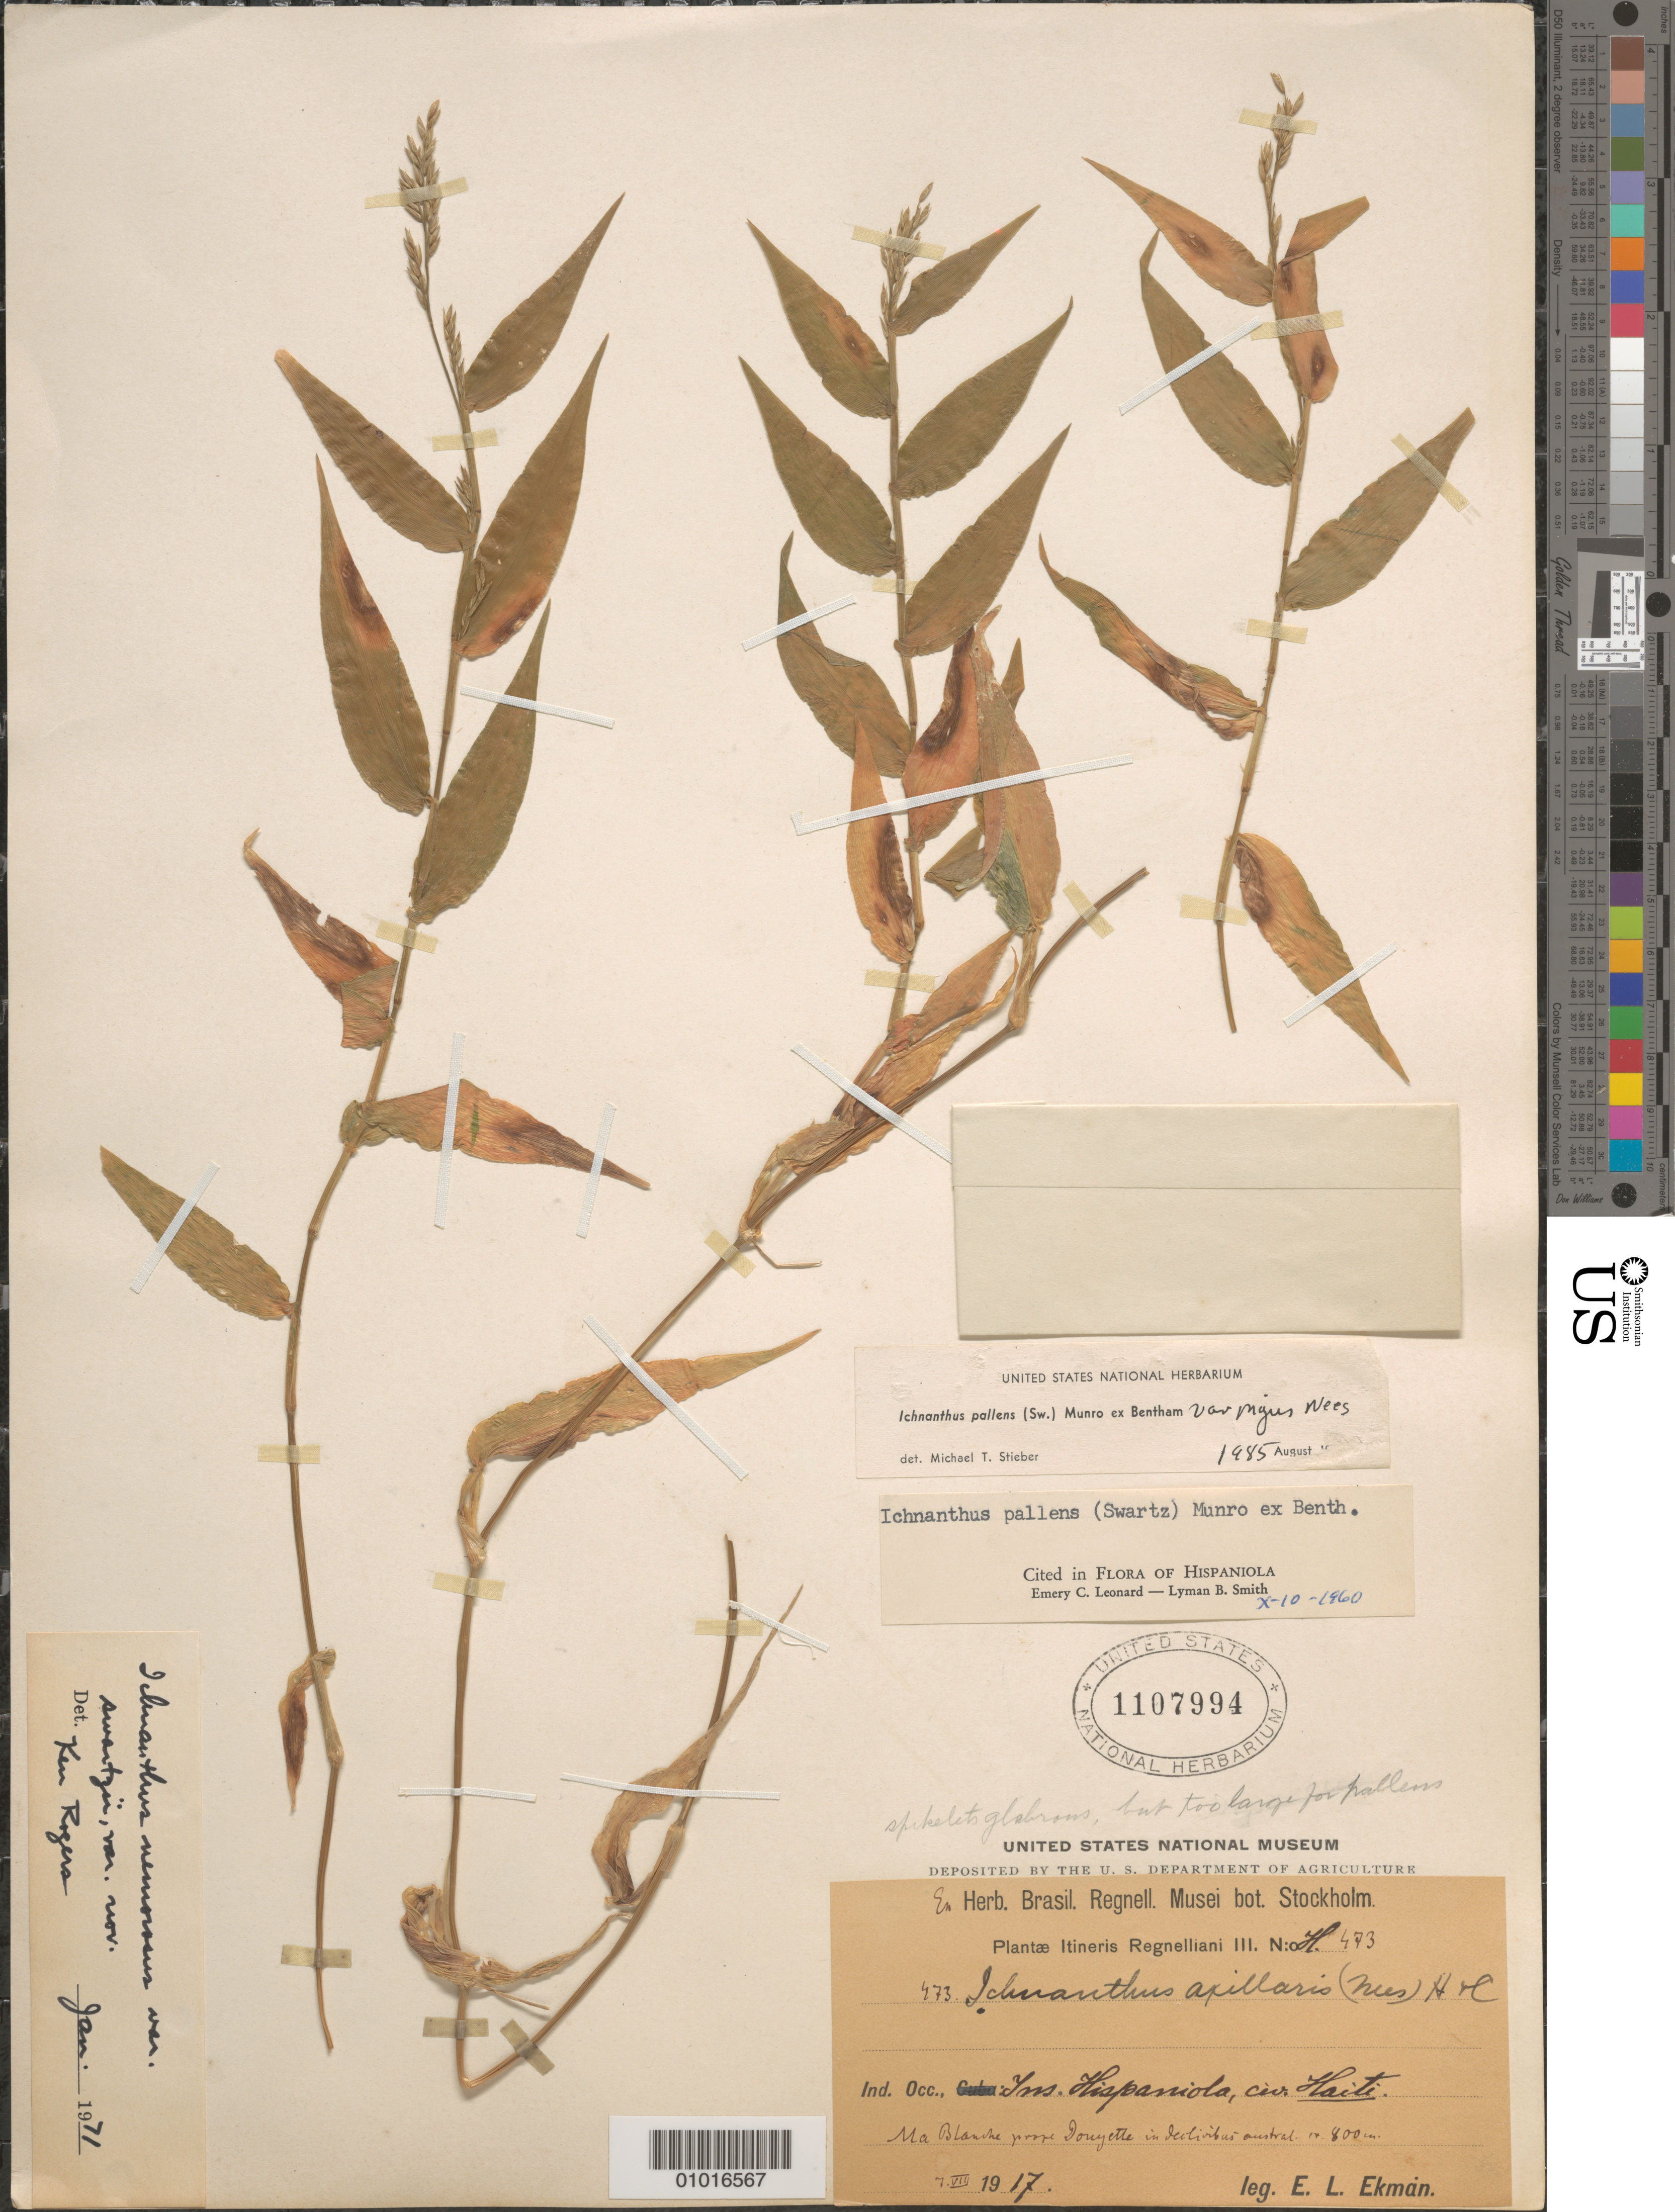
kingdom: Plantae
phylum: Tracheophyta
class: Liliopsida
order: Poales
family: Poaceae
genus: Ichnanthus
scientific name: Ichnanthus pallens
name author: (Sw.) Munro ex Benth.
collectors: E. L. Ekman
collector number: H 473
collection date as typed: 07 Aug 1917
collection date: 1917-08-07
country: Haiti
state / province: Sud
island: Hispaniola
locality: Ma Blanche younge Dougette in Iectiribus austial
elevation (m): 800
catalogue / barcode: US 1107994